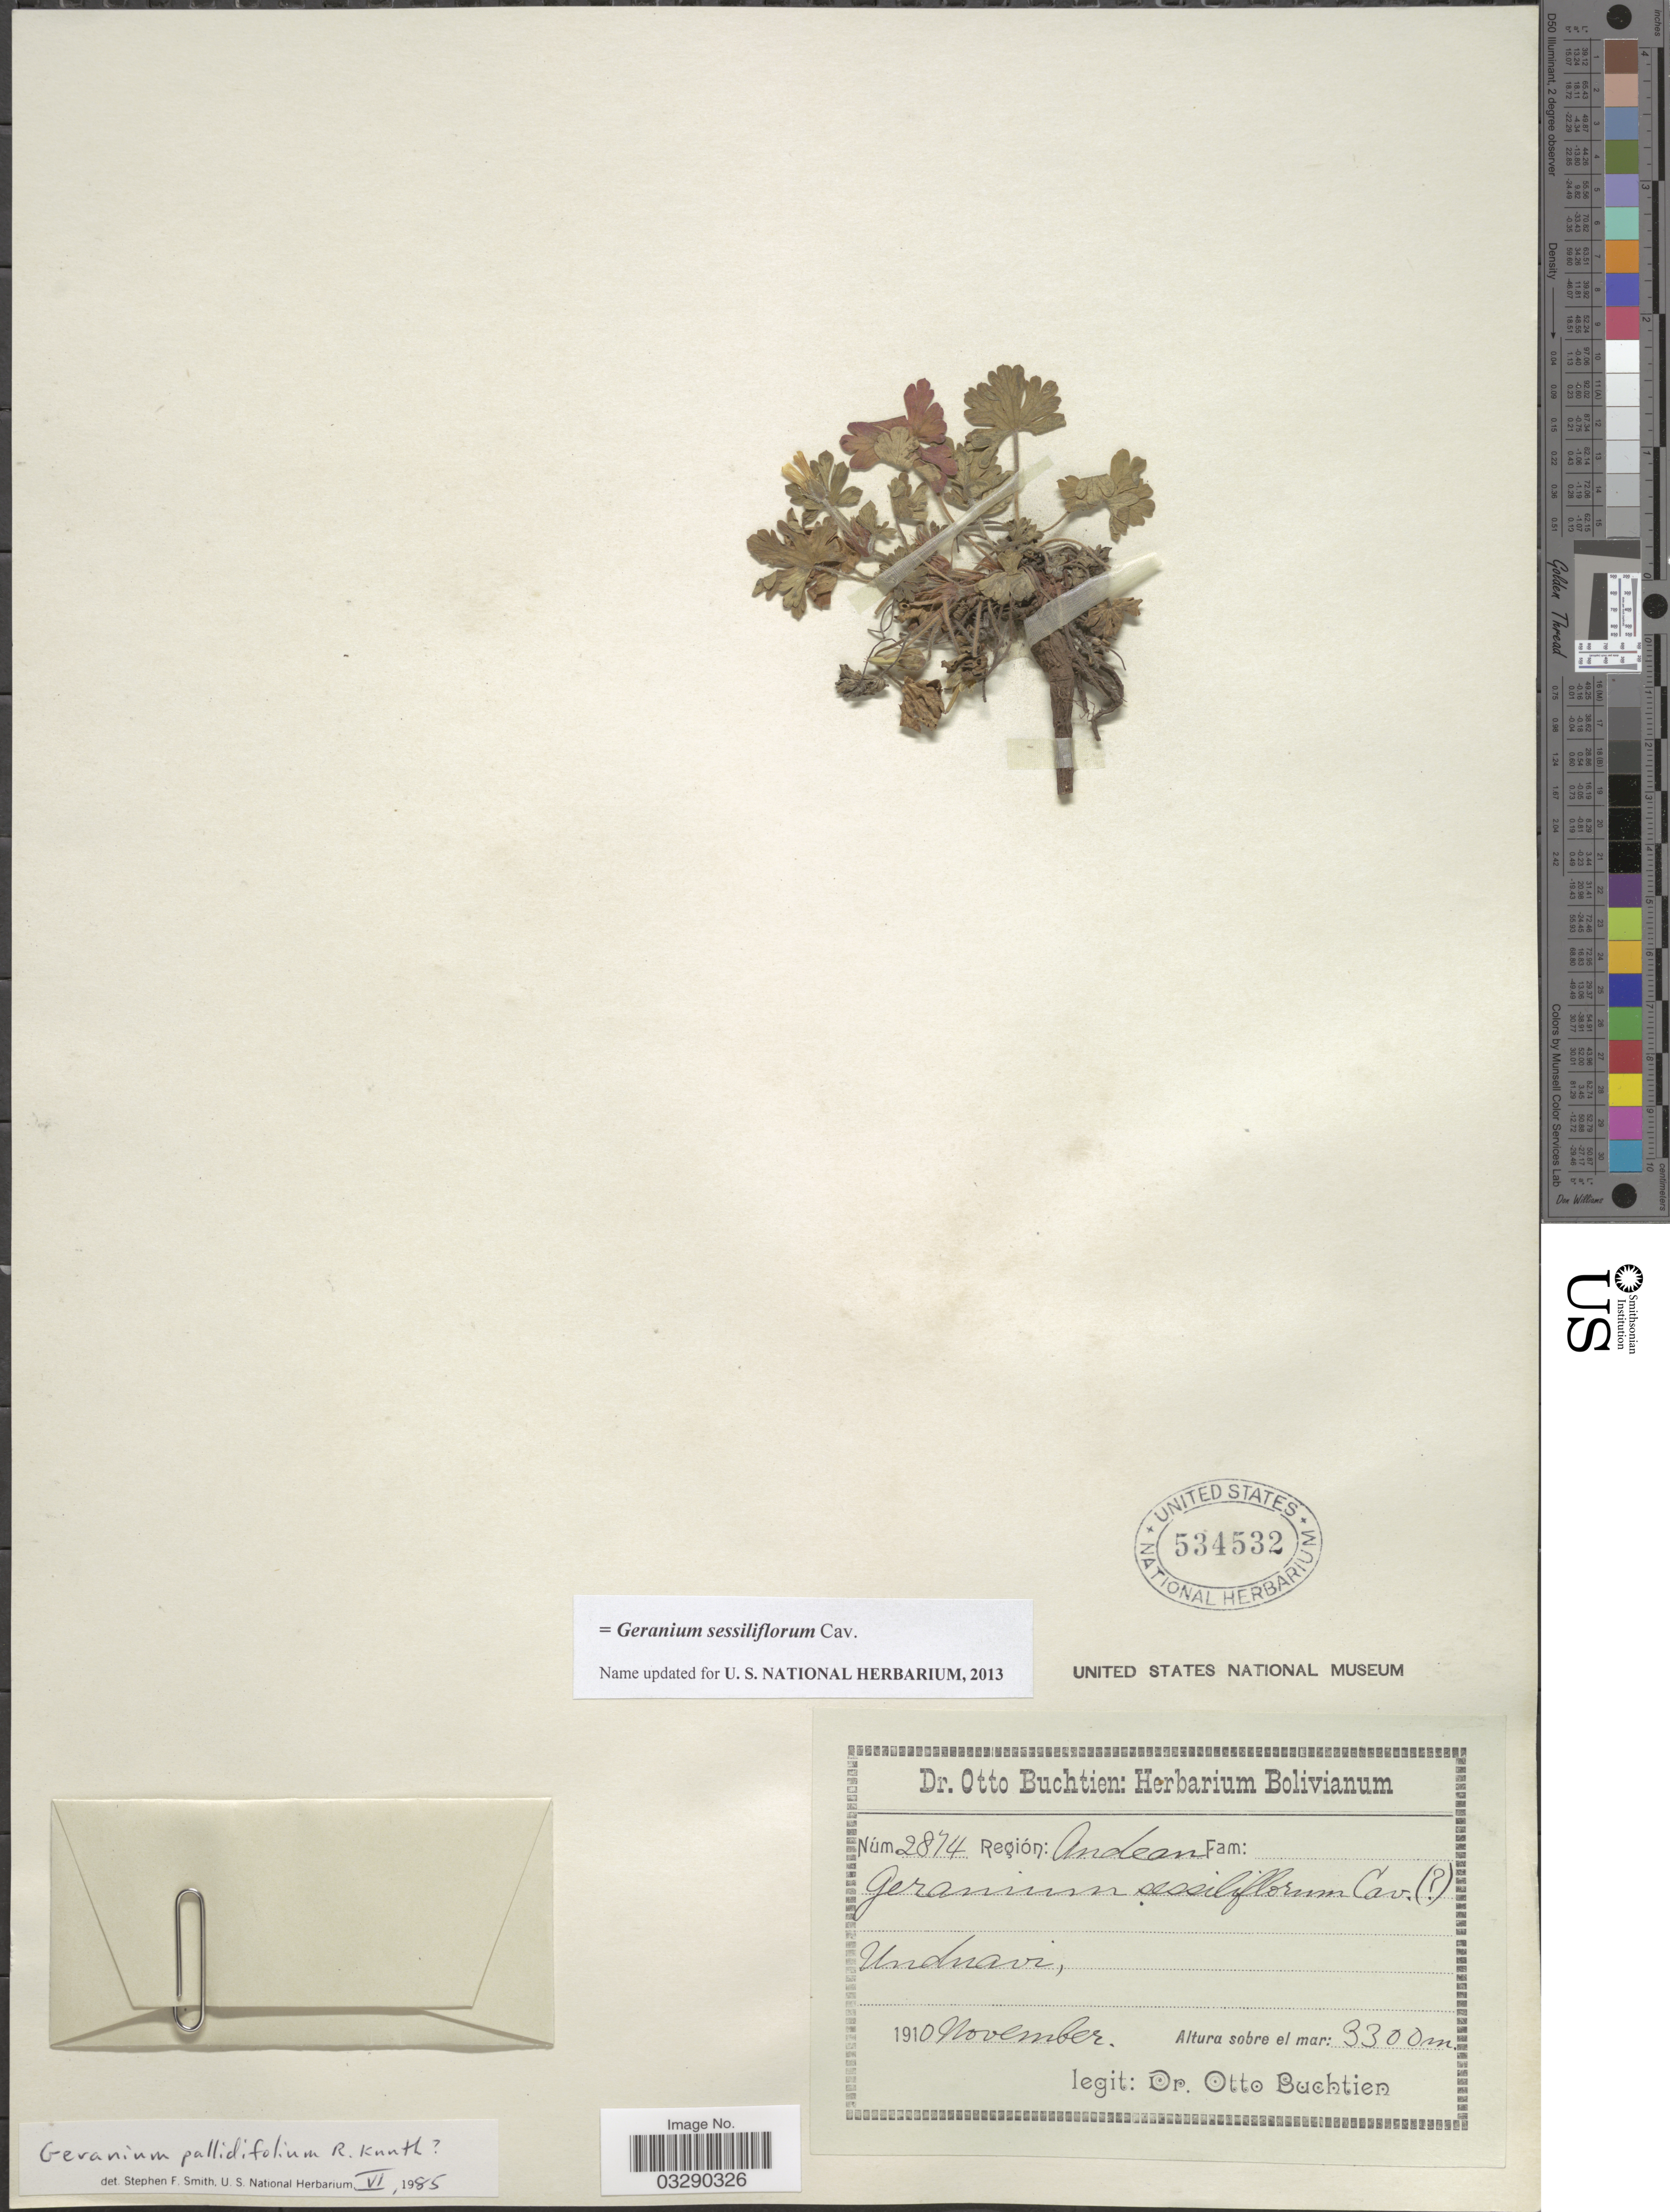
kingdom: Plantae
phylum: Tracheophyta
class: Magnoliopsida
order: Geraniales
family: Geraniaceae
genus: Geranium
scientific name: Geranium sessiliflorum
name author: Cav.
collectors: O. Buchtien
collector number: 2874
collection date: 1910-11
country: Bolivia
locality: Región: Andean. Unduavi.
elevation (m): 3300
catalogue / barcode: US 534532